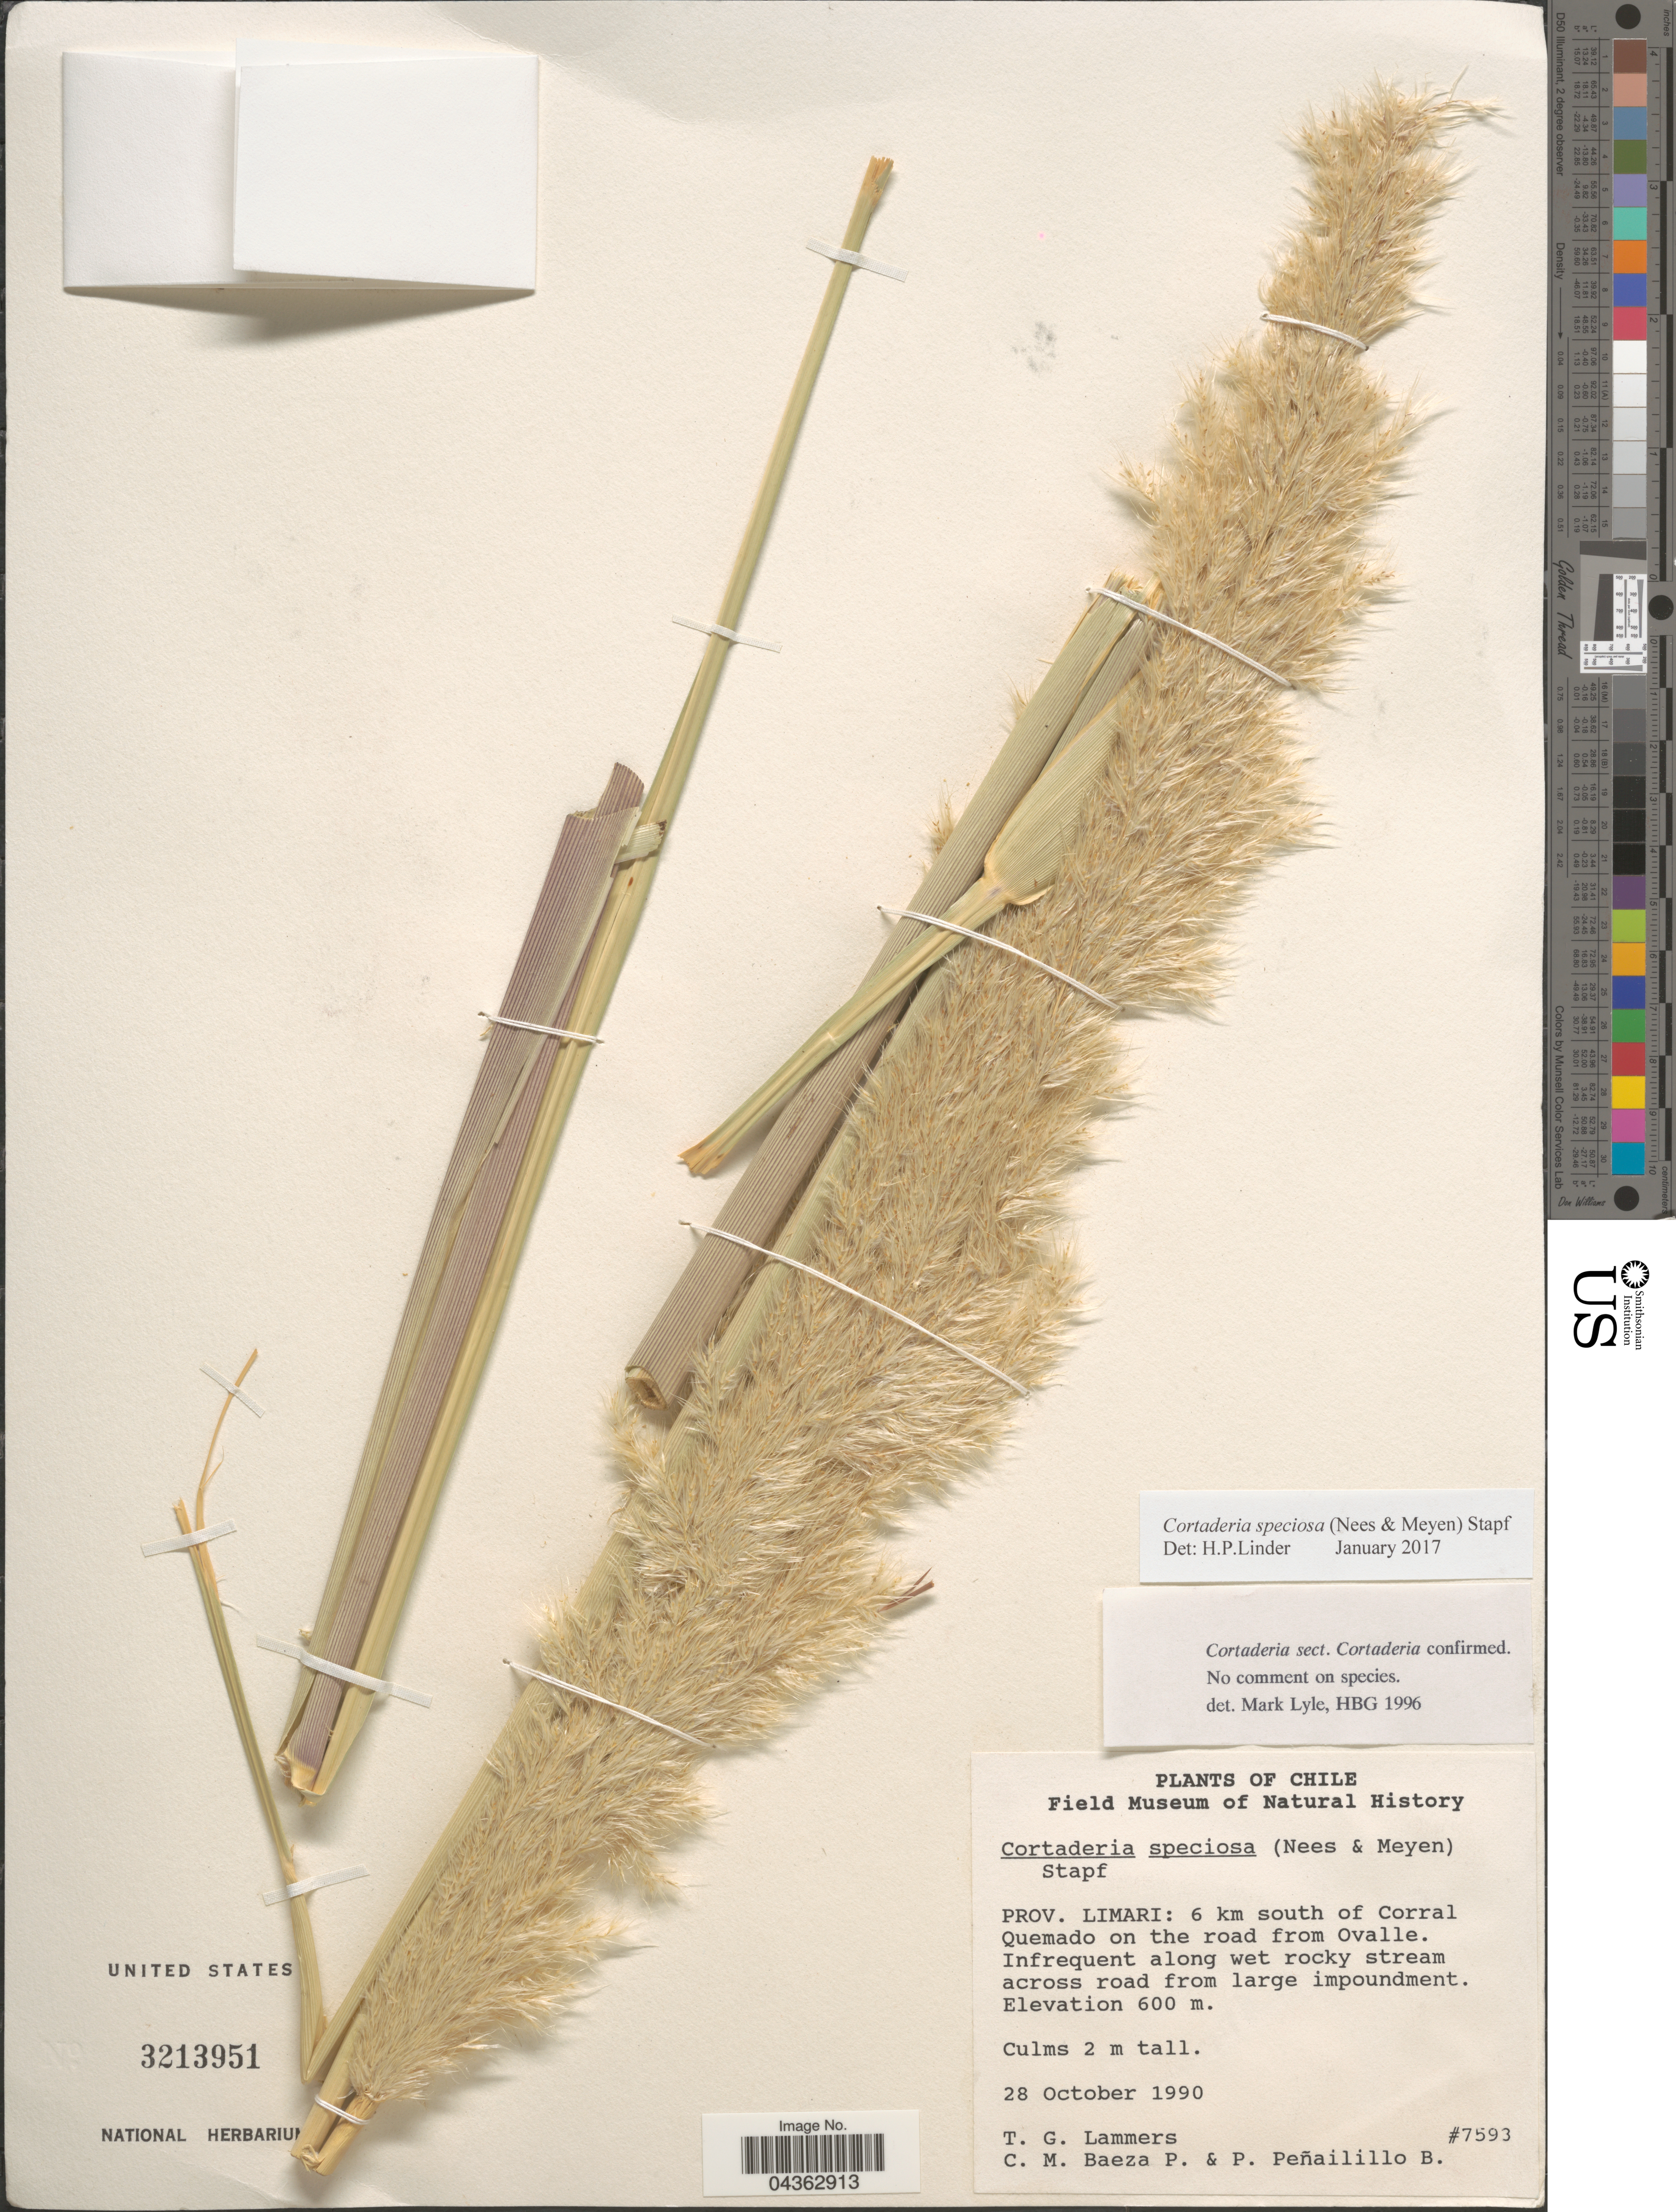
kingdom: Plantae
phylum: Tracheophyta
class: Liliopsida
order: Poales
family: Poaceae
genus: Cortaderia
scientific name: Cortaderia speciosa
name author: (Nees) Stapf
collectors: T. Lammers, C. Baeza & P. Peñailillo B.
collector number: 7593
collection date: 1990-10-28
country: Chile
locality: Prov. Limari: 6 km south of Corral Quemado on the road from Ovalle.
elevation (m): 600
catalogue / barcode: US 3213951